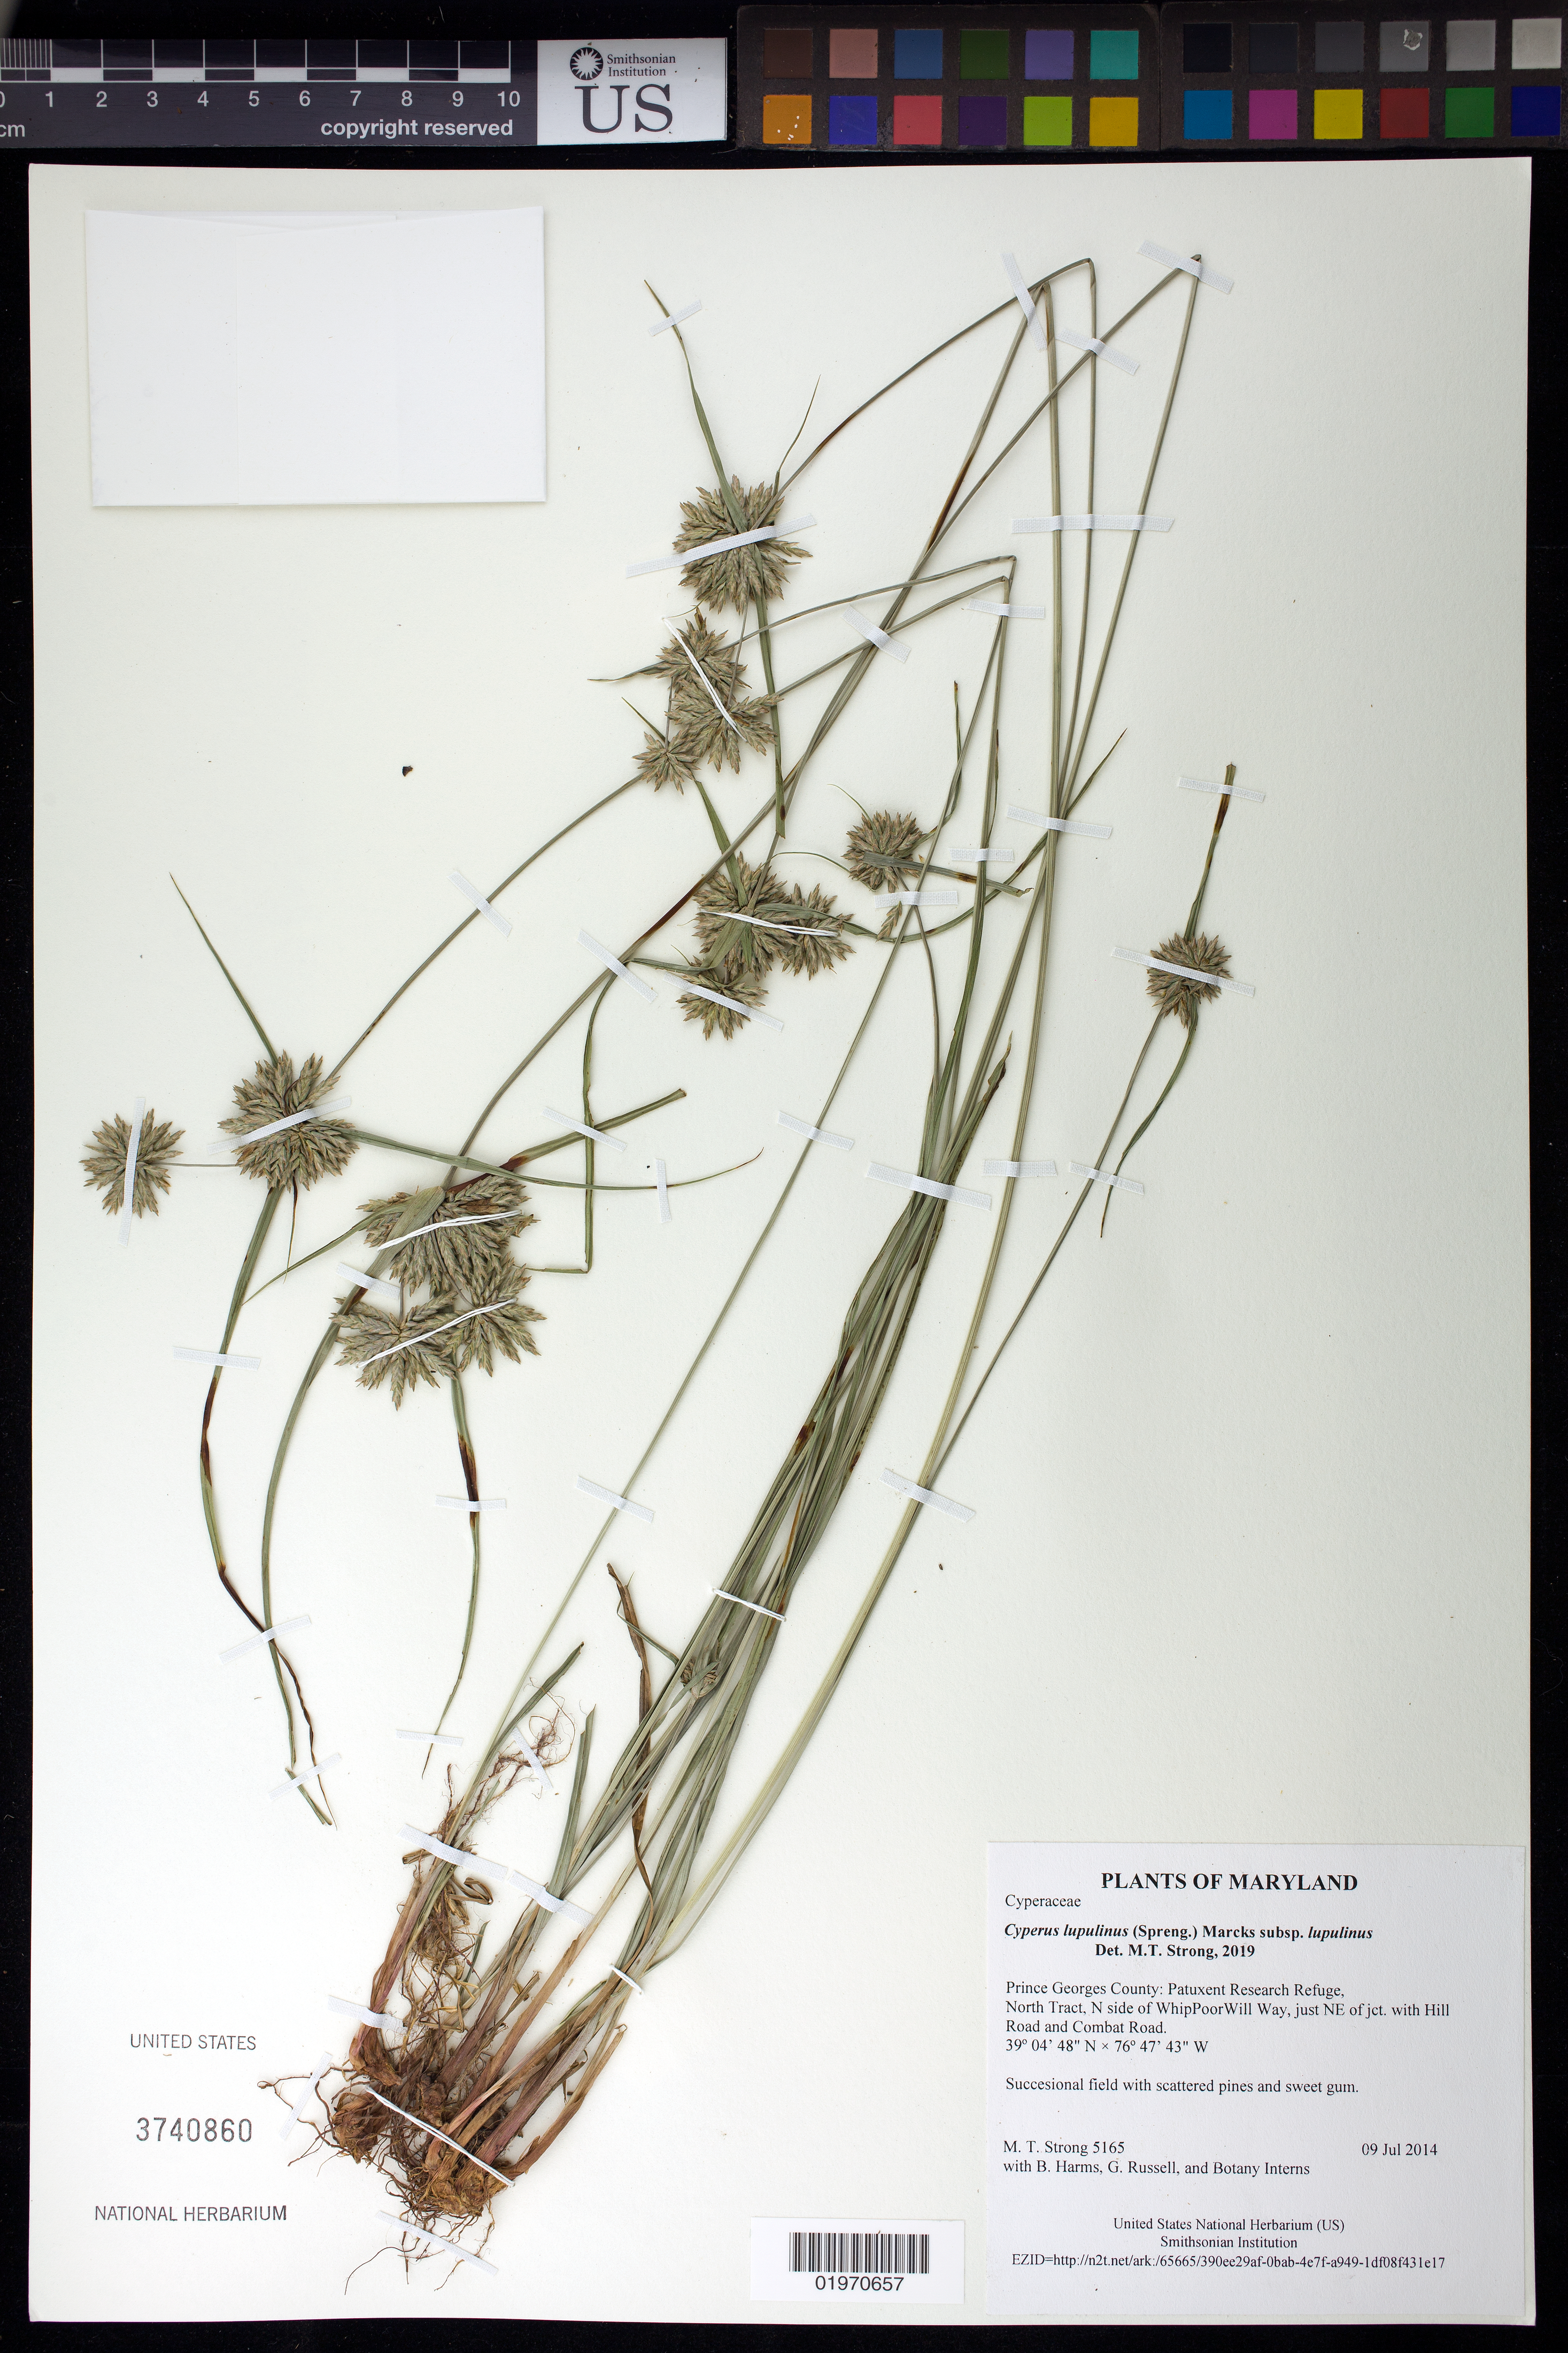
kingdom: Plantae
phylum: Tracheophyta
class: Liliopsida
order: Poales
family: Cyperaceae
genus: Cyperus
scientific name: Cyperus lupulinus subsp. lupulinus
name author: (Spreng.) Marcks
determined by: Strong, Mark T., (BOT), Smithsonian Institution - National Museum of Natural History (UNITED STATES)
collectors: M. T. Strong, B. Harms, G. Russell & Botany Interns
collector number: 5165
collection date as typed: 9 Jul 2014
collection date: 2014-07-09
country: United States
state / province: Maryland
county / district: Prince Georges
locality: Patuxent Research Refuge, North Tract, N side of WhipPoorWill Way, just NE of jct with Hill Road and Combat Road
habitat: Succesional field with scattered pines and sweet gum.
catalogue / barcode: US 3740860